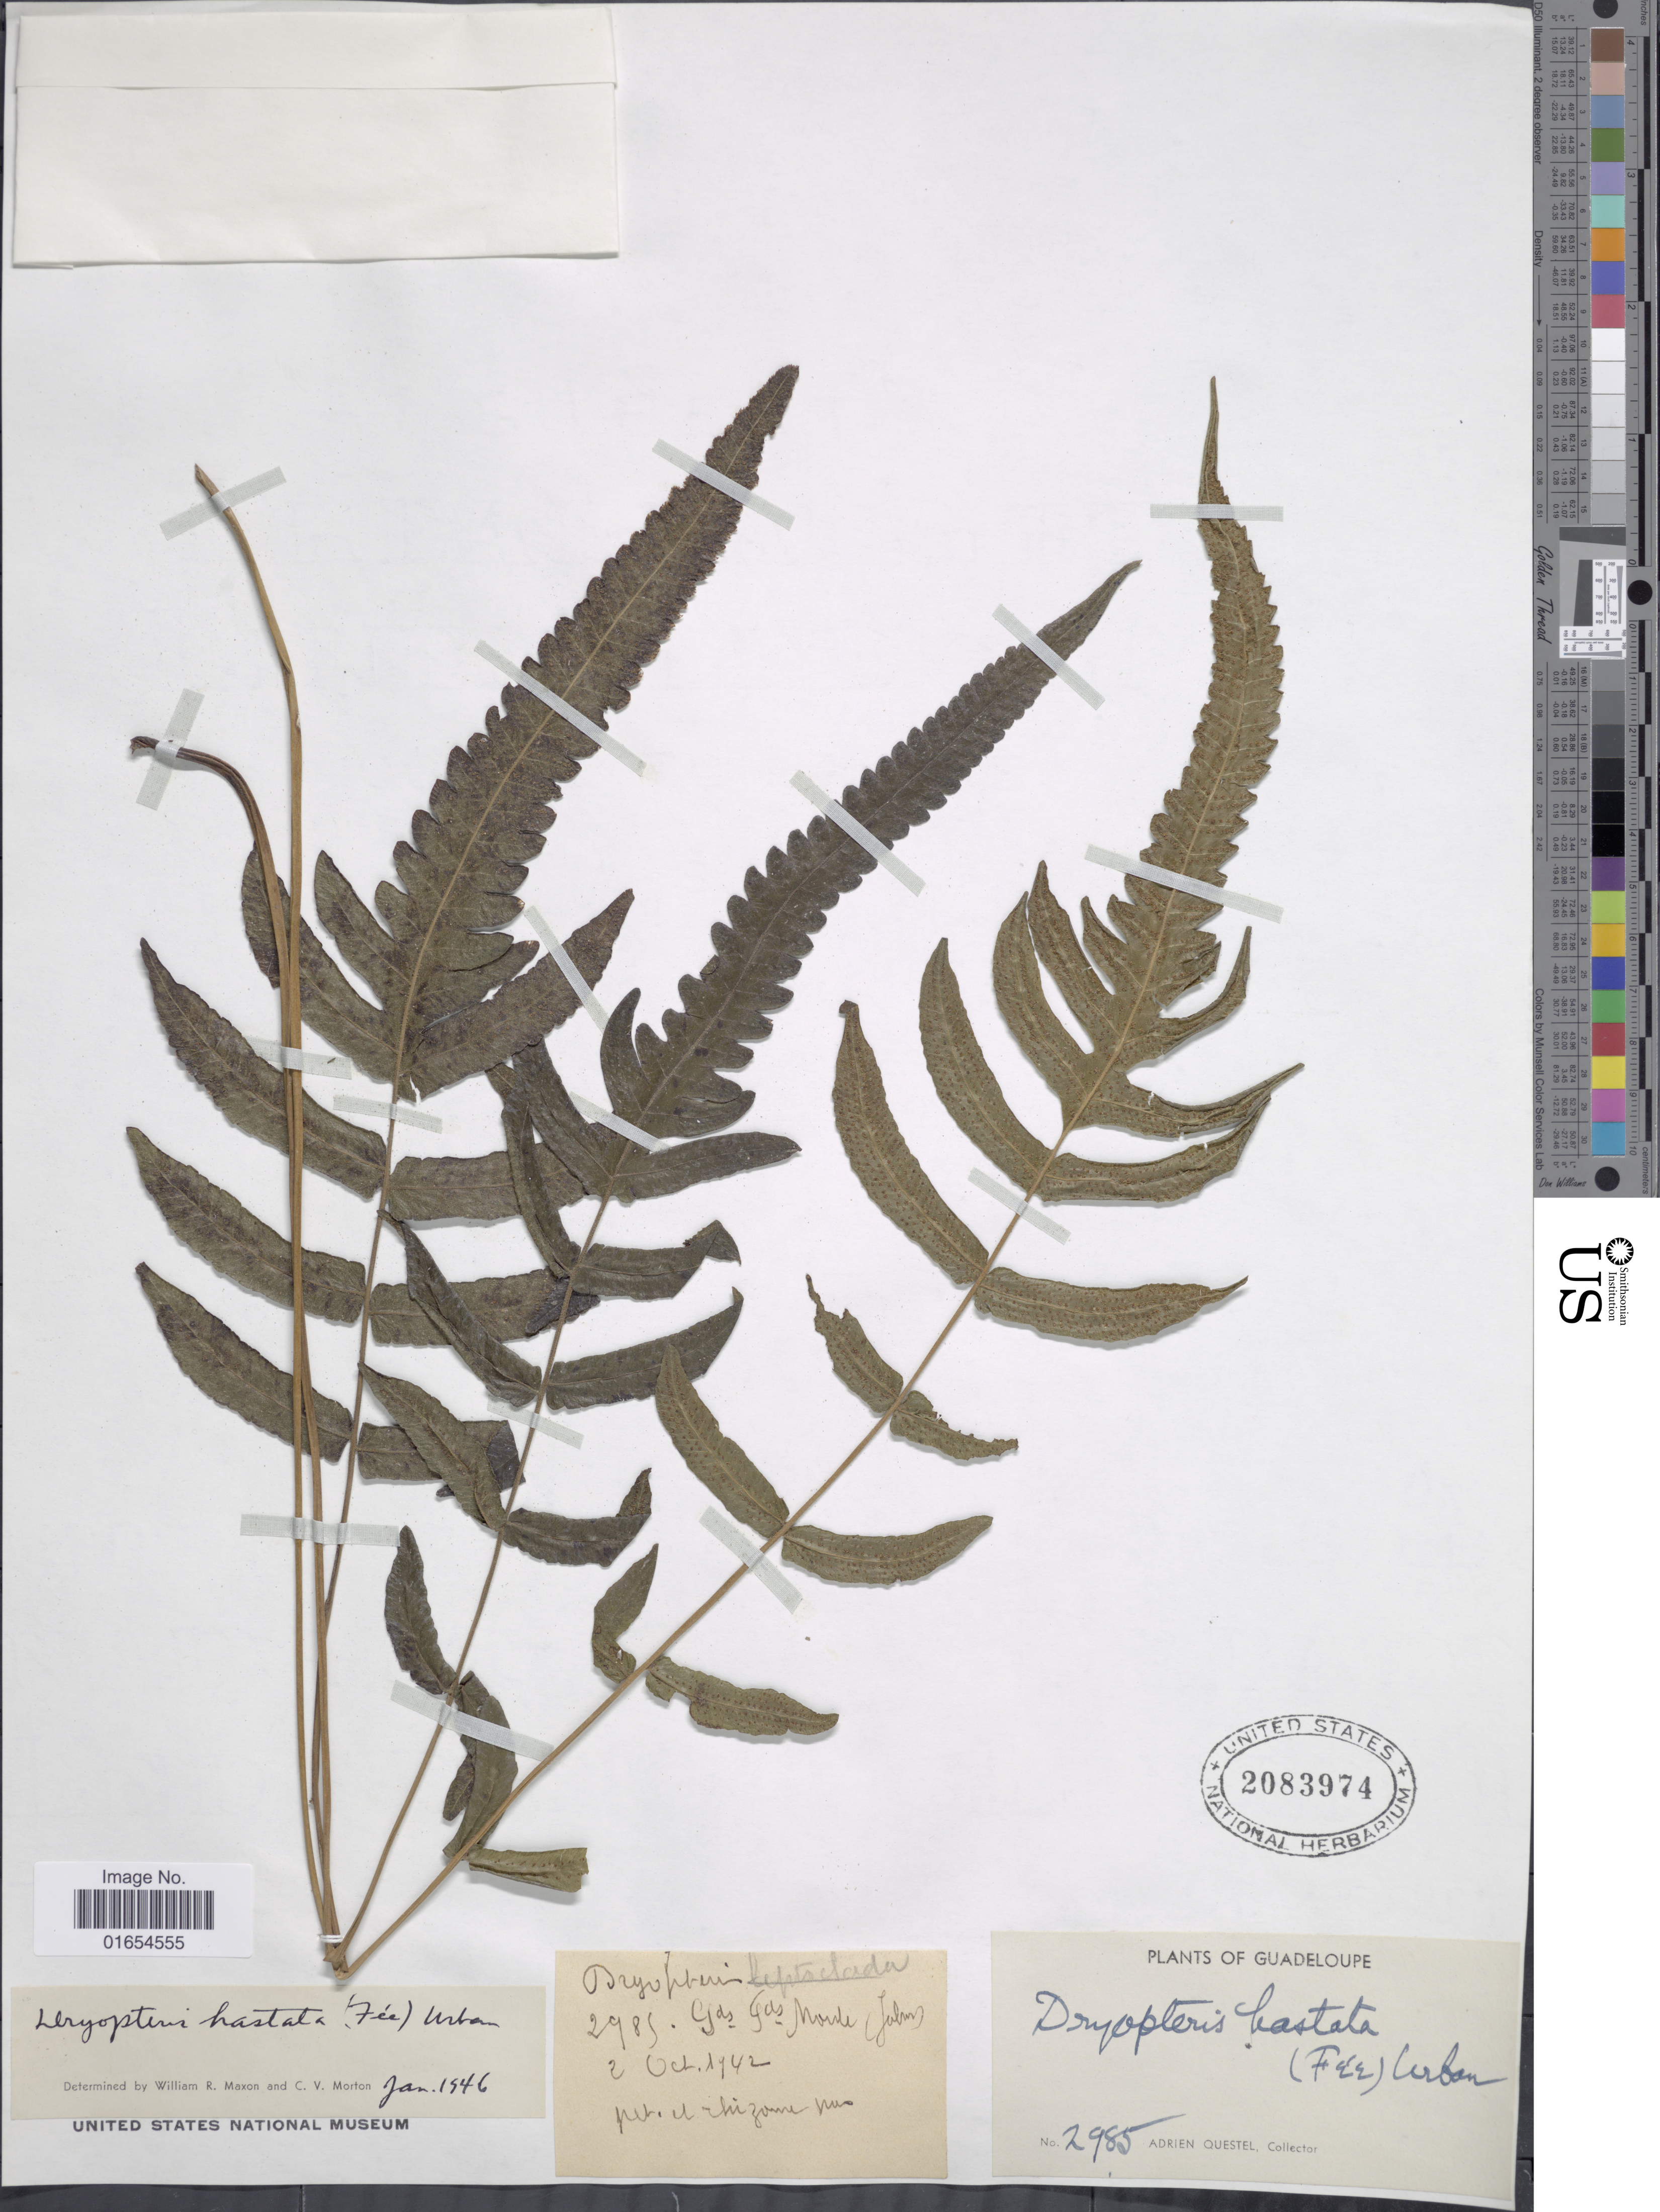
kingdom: Plantae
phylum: Tracheophyta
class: Polypodiopsida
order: Polypodiales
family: Thelypteridaceae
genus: Goniopteris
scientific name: Goniopteris hastata (Fée) comb. nov., ined 2015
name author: (Fée)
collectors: A. Questel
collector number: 2985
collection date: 1942-10-02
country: Guadeloupe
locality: Gds Fds Moule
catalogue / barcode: US 2083974